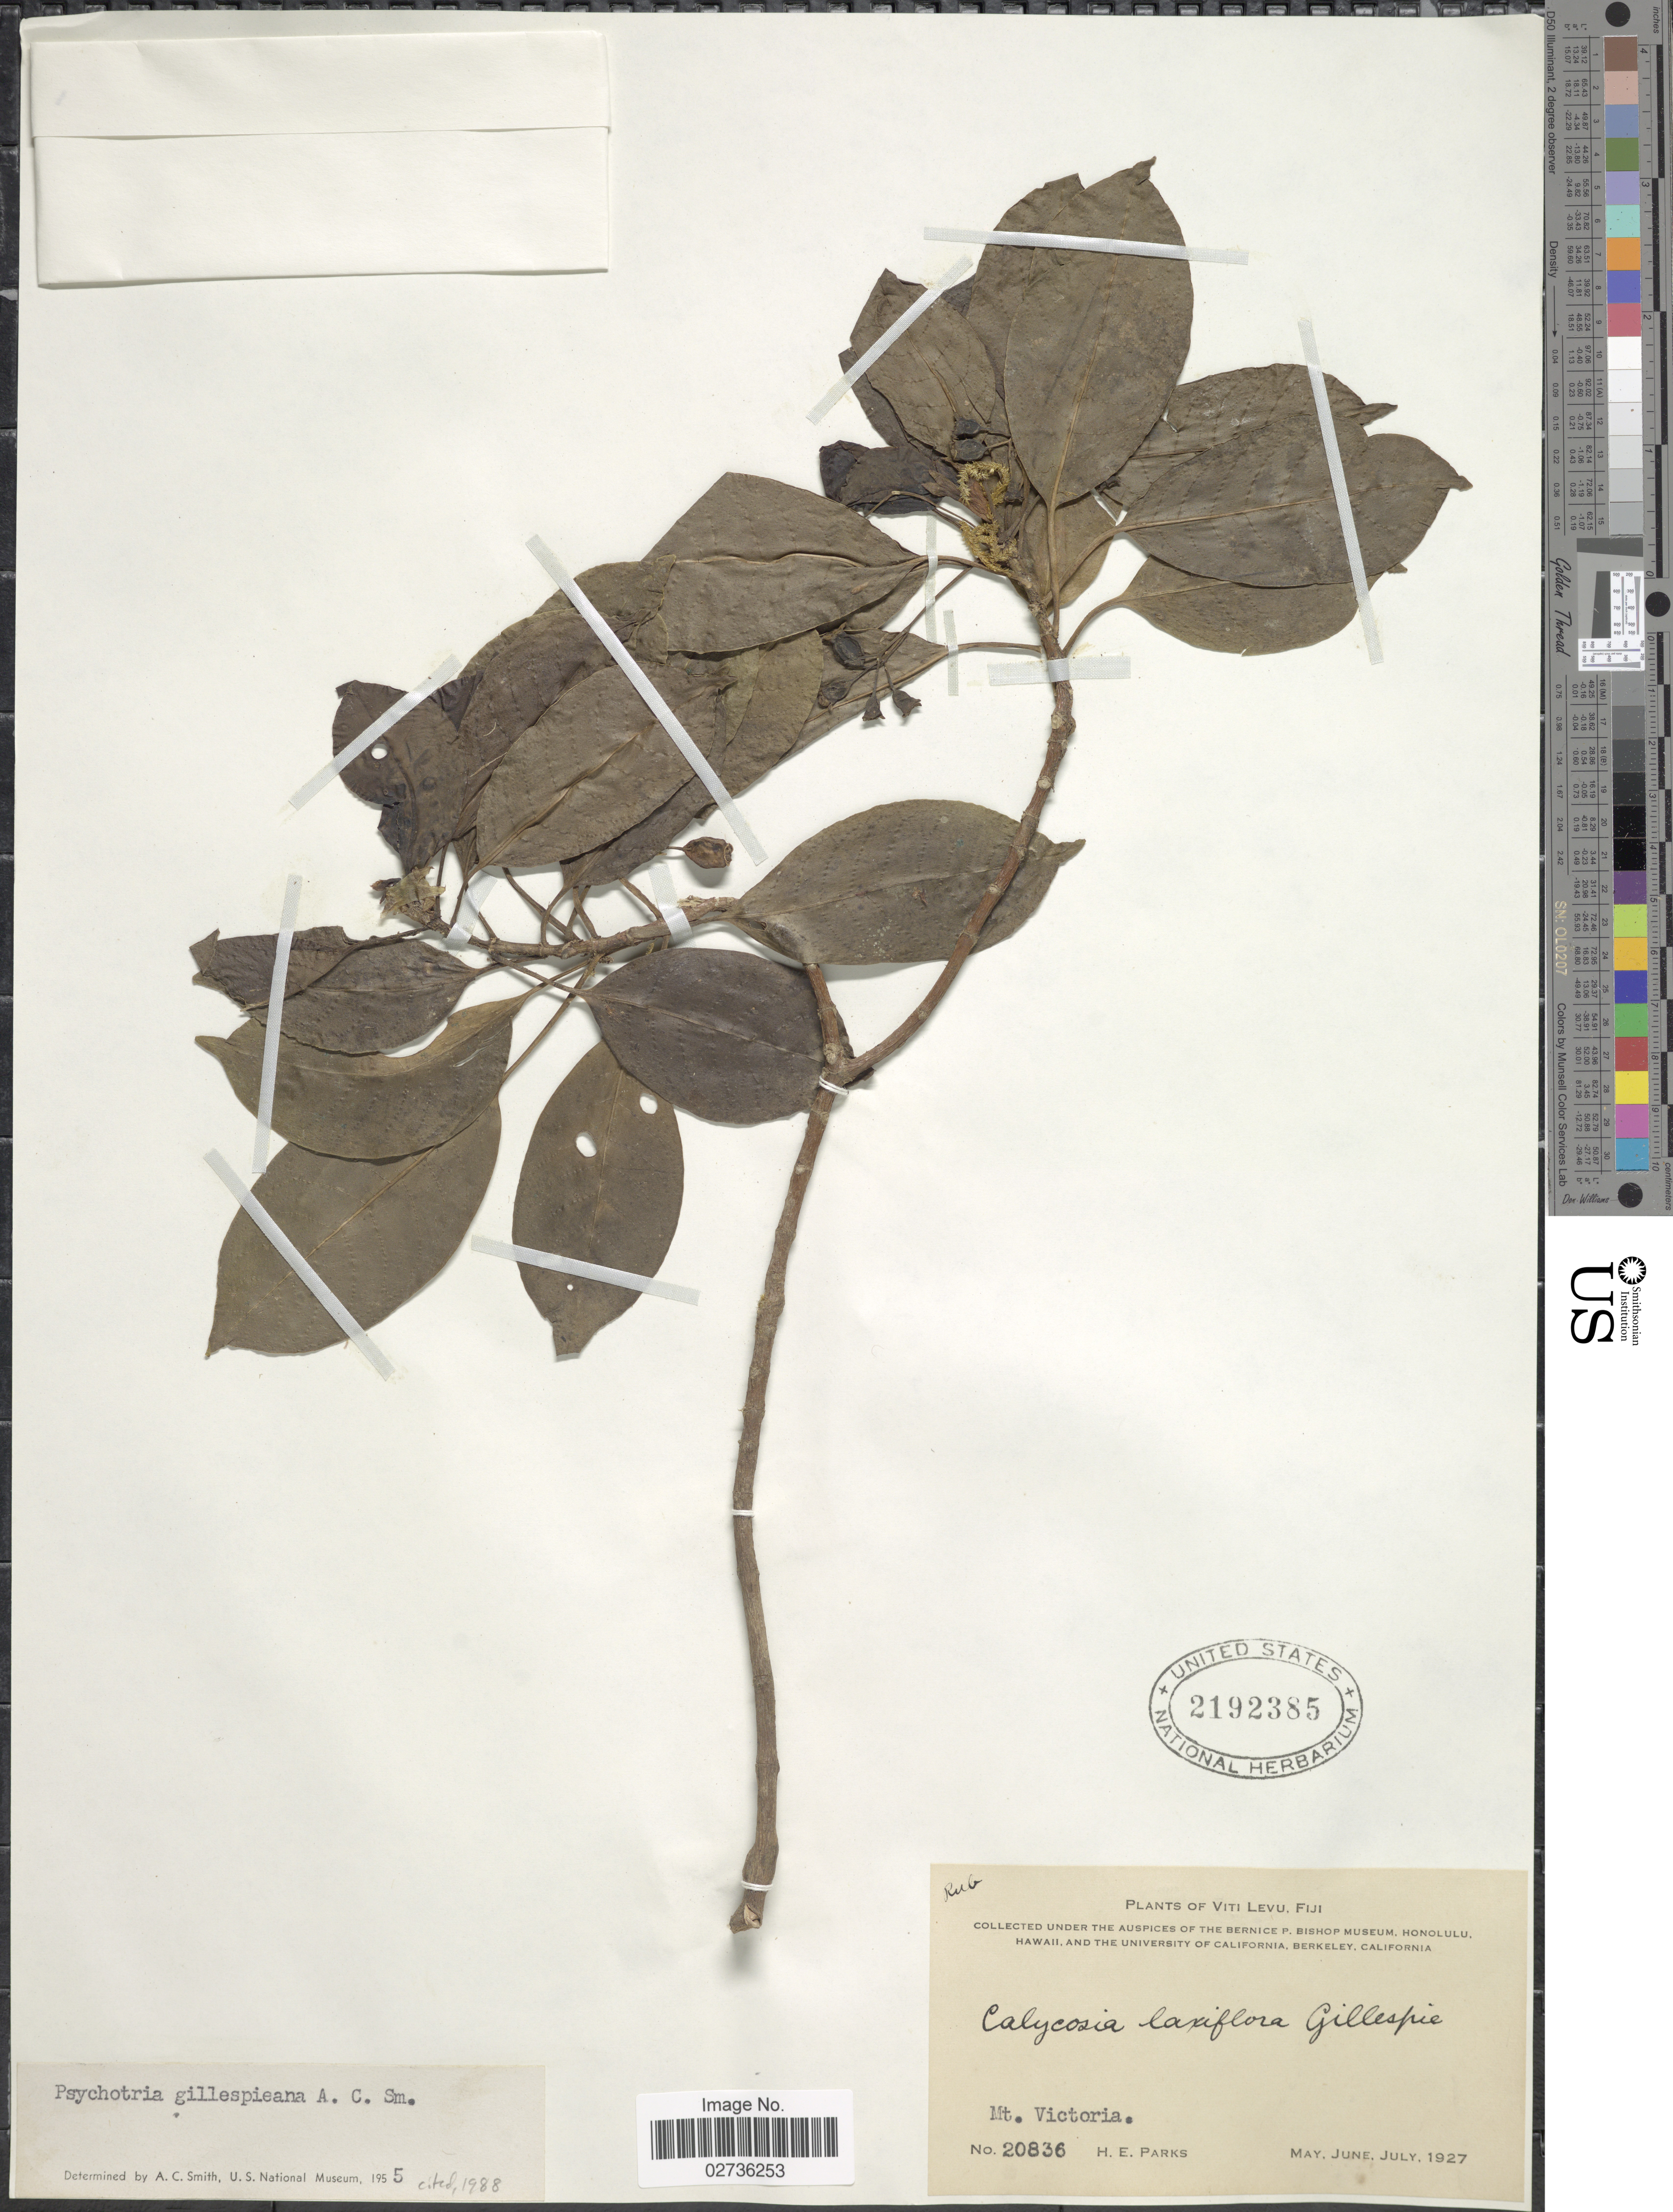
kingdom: Plantae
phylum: Tracheophyta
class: Magnoliopsida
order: Gentianales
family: Rubiaceae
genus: Psychotria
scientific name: Psychotria gillespieana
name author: A.C. Sm.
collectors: H. E. Parks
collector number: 20836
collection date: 1927-05/1927-07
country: Fiji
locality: Viti Levu. Mt. Victoria.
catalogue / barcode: US 2192385